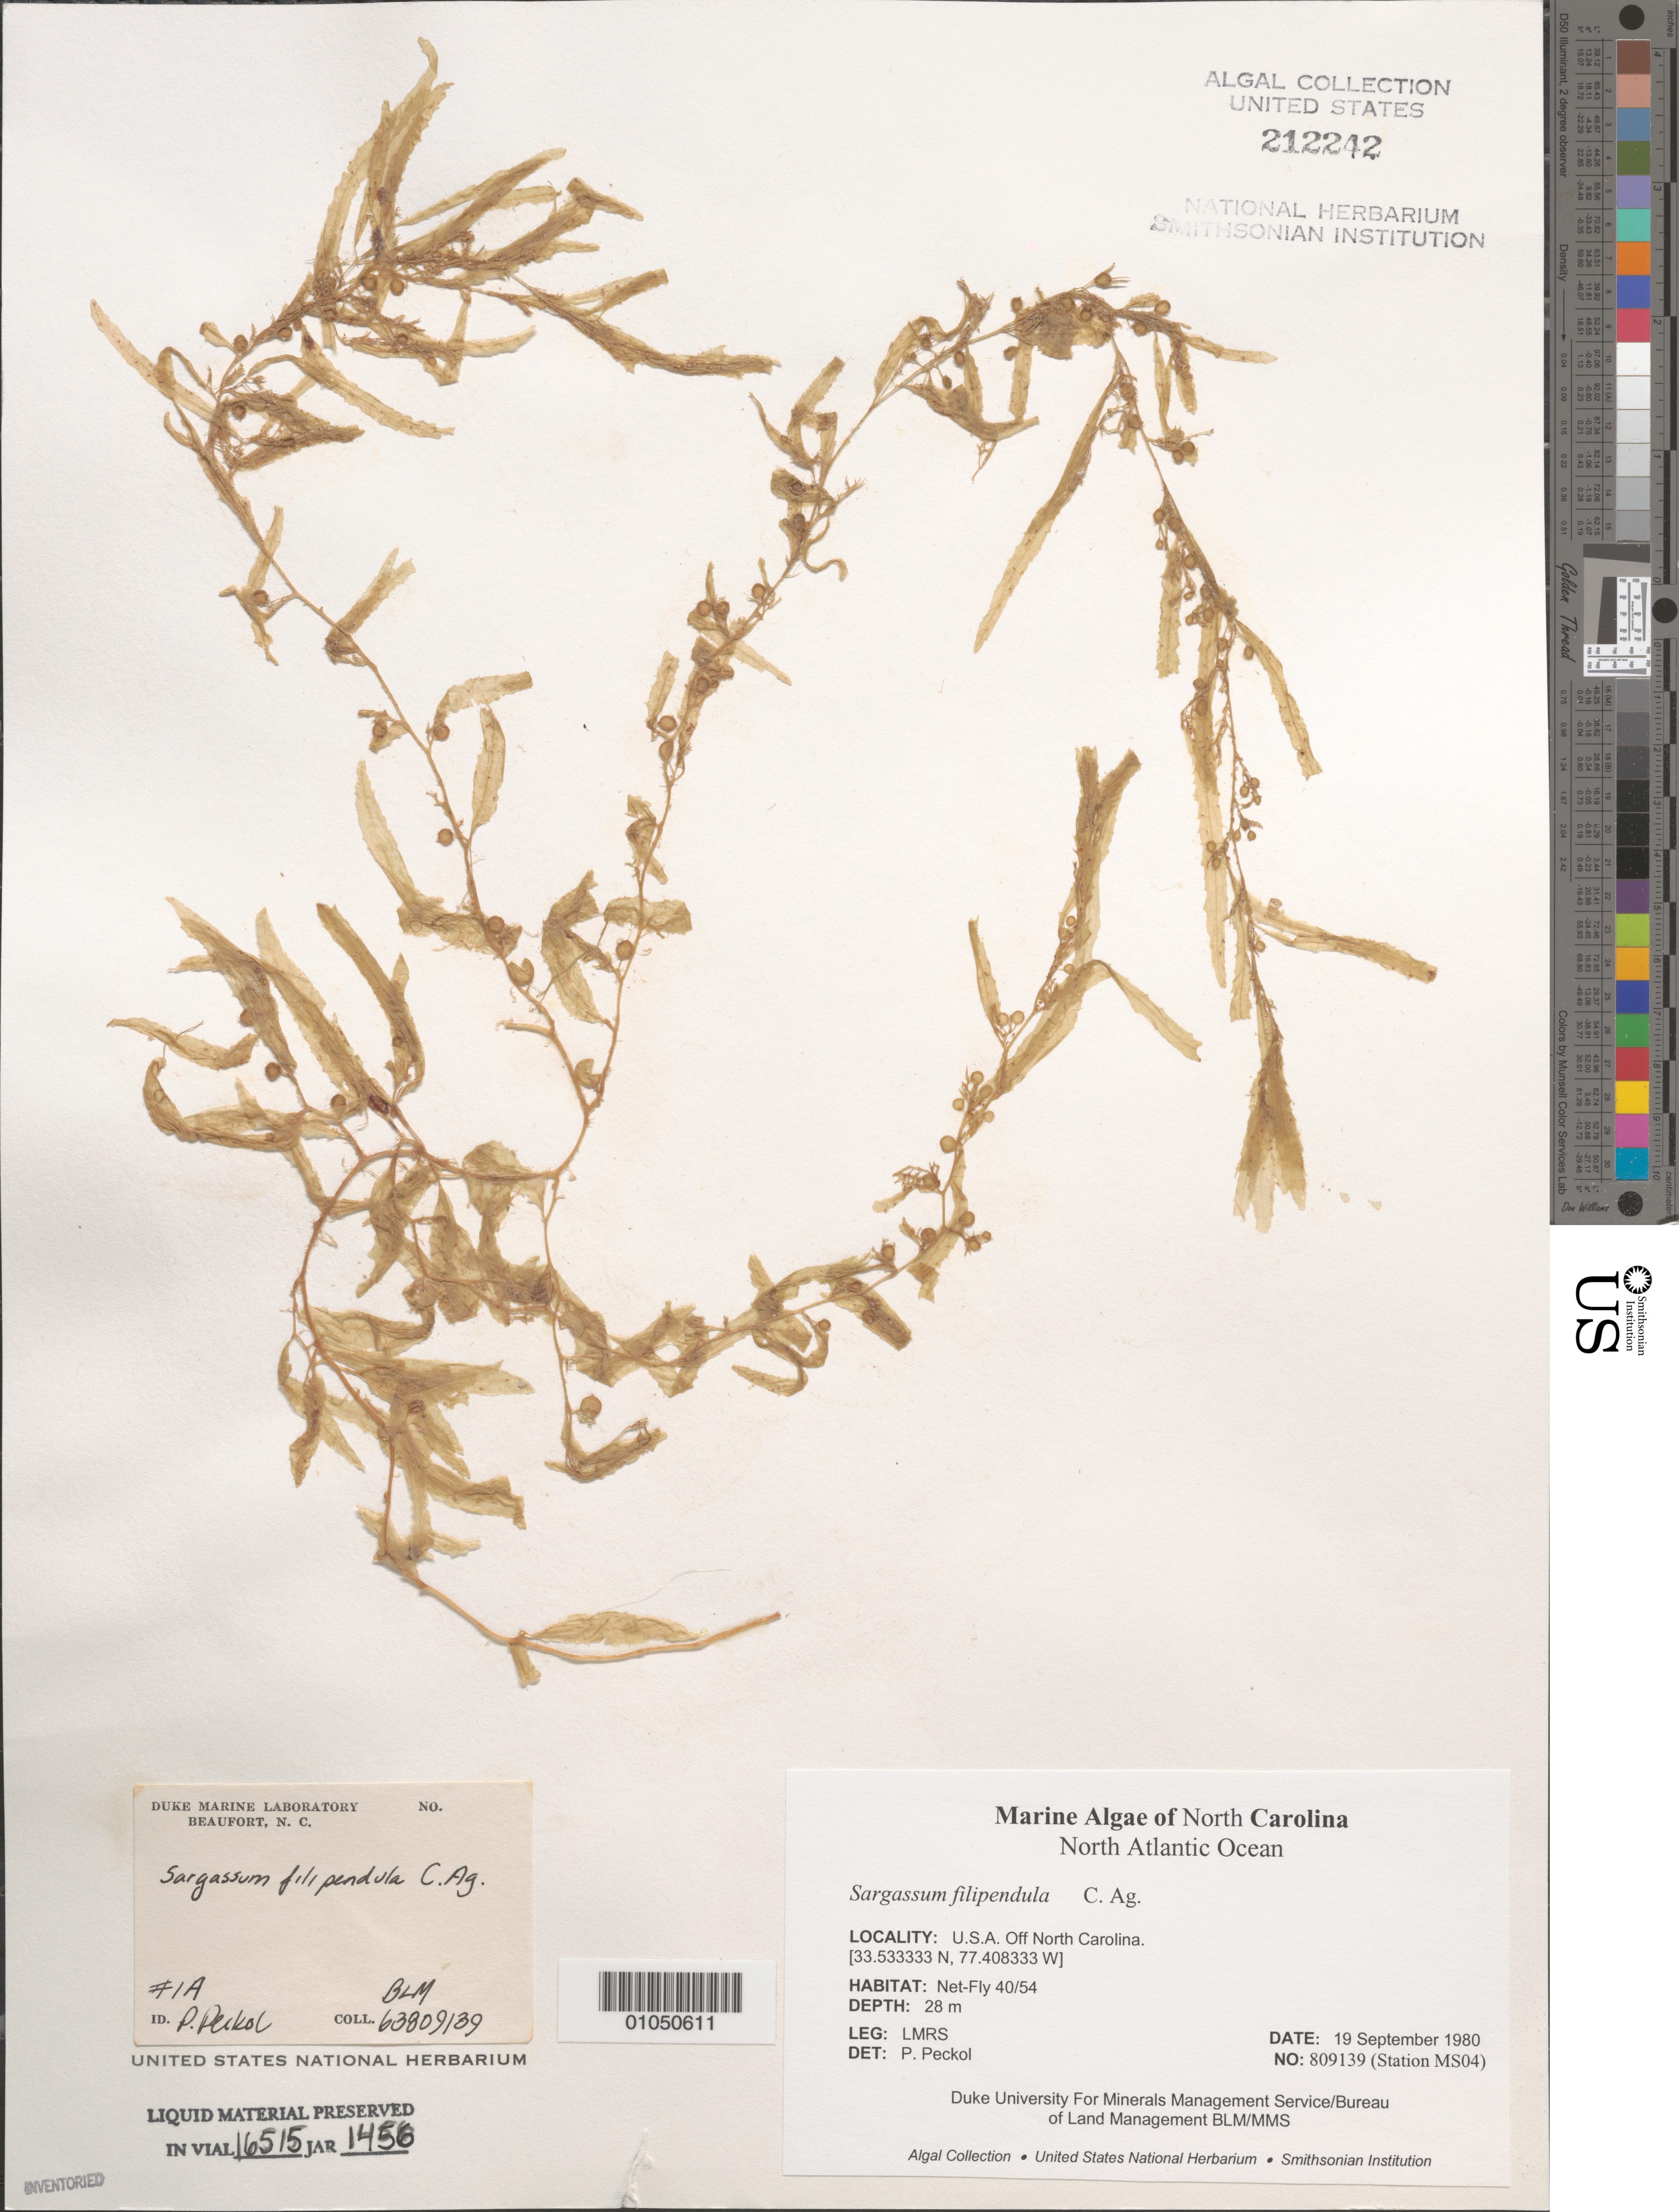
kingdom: Chromista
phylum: Ochrophyta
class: Phaeophyceae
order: Fucales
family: Sargassaceae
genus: Sargassum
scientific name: Sargassum filipendula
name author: C. Agardh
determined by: Peckol, P.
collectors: LMRS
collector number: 809139 Station MS04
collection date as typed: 19 Sep 1980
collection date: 1980-09-19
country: United States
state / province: North Carolina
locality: North Atlantic Ocean off North Carolina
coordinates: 33.533333 N, 77.408333 W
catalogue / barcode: US 212242